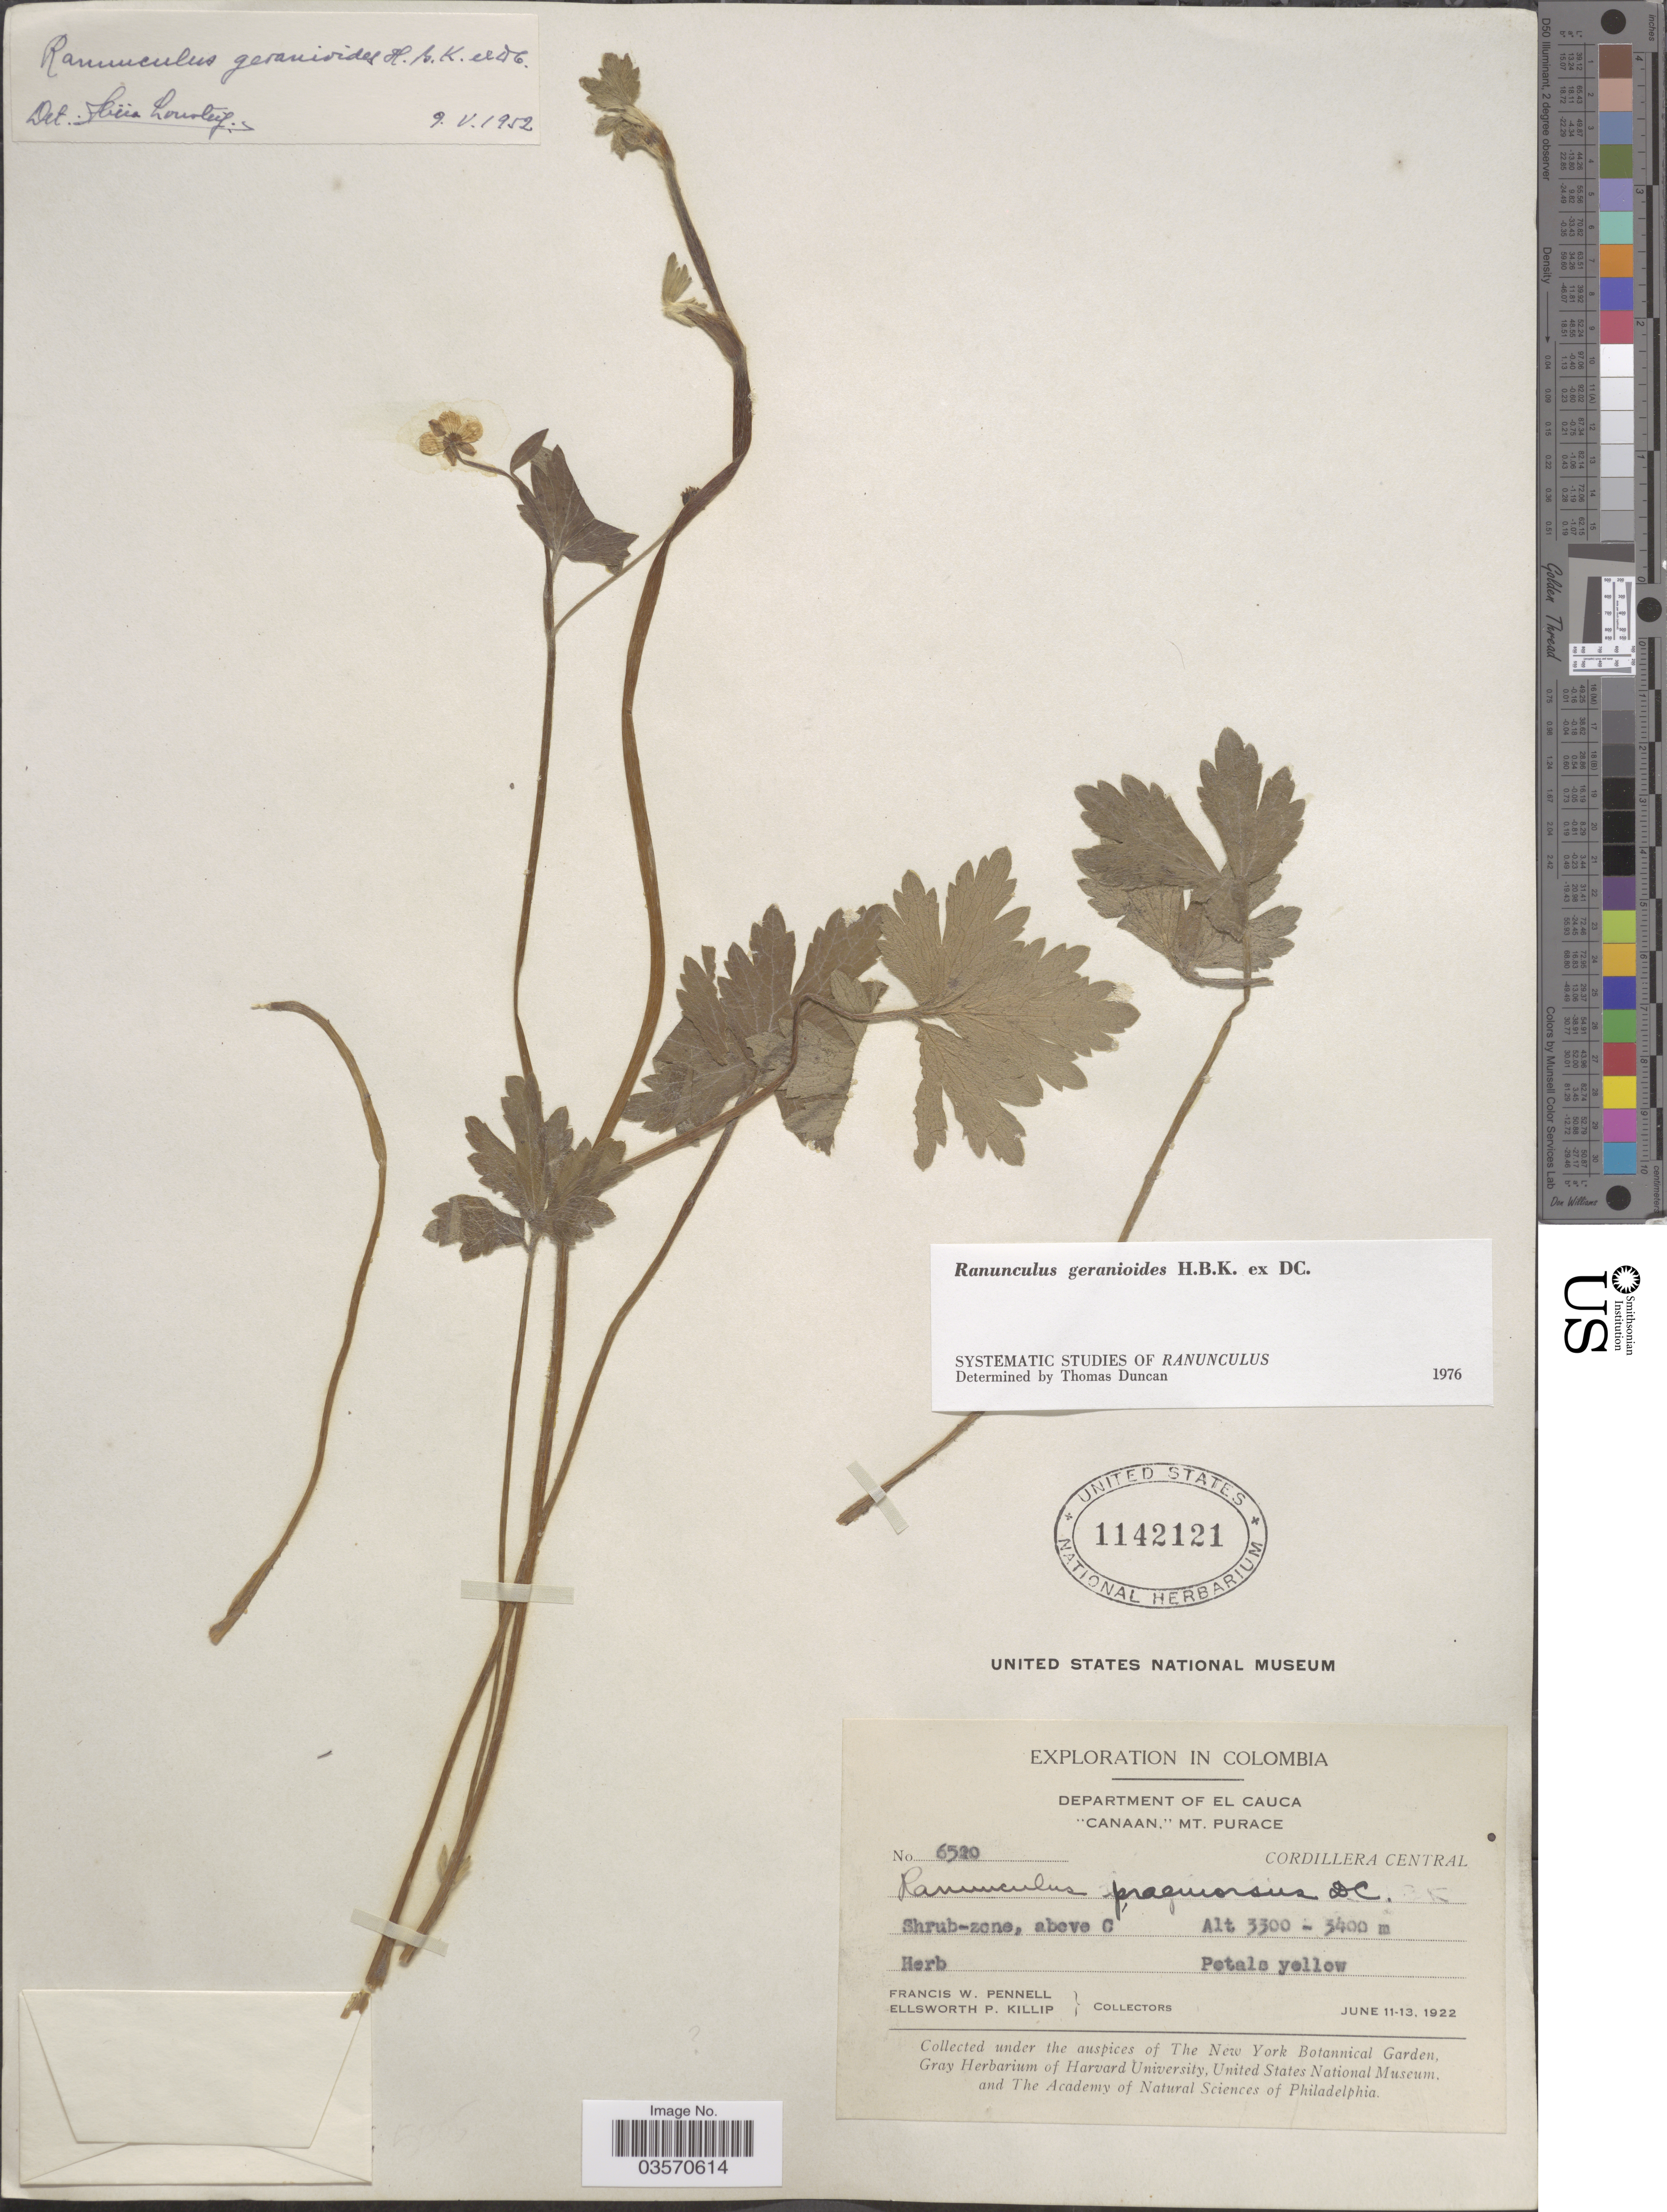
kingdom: Plantae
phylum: Tracheophyta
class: Magnoliopsida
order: Ranunculales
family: Ranunculaceae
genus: Ranunculus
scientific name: Ranunculus geranioides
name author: Humb. et al. ex DC.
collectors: F. W. Pennell & E. P. Killip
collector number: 6520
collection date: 1922-06-11/1922-06-13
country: Colombia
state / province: Cauca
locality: Department of El Cauca. 'Canaan,' Mt. Purace.Cordillera Central. Shrub-zone, above C.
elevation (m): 3300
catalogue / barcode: US 1142121